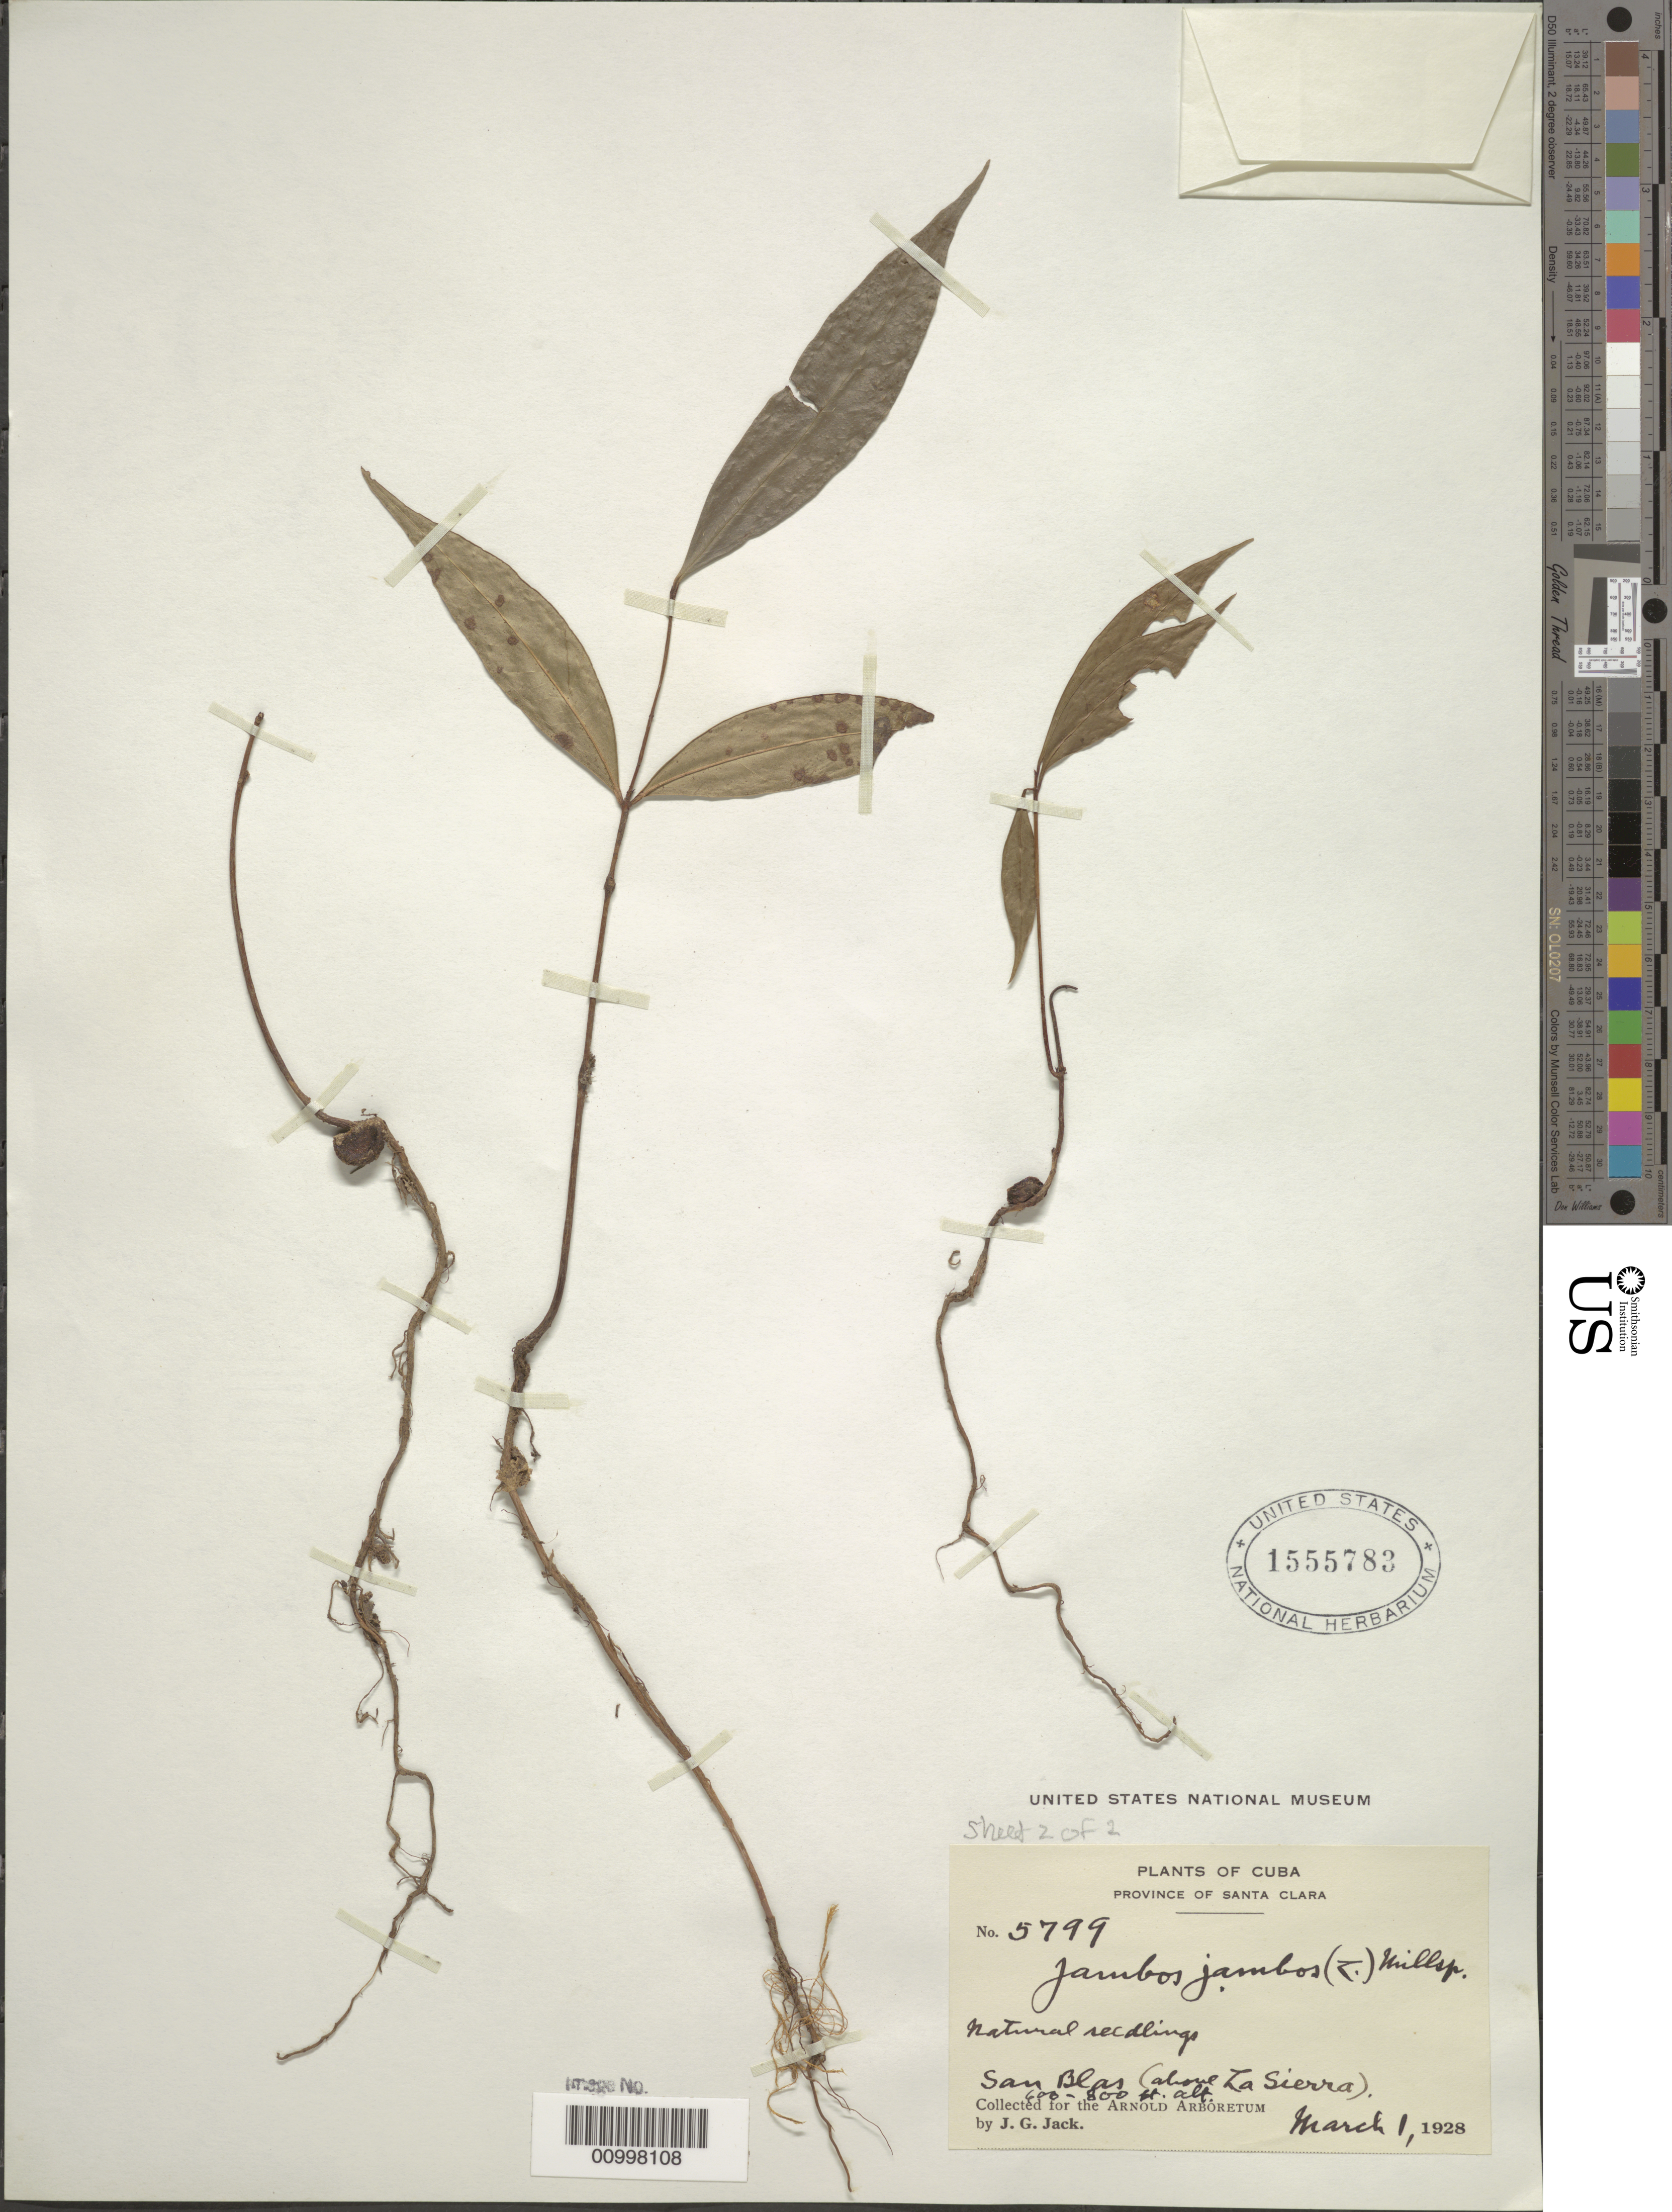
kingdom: Plantae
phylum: Tracheophyta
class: Magnoliopsida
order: Myrtales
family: Myrtaceae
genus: Syzygium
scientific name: Syzygium jambos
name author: (L.) Alston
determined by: Strong, Mark T., (BOT), Smithsonian Institution - National Museum of Natural History (UNITED STATES)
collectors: J. G. Jack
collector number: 5799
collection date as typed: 01 Mar 1928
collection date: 1928-03-01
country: Cuba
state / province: Villa Clara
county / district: Santa Clara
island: Cuba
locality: San Blas (above La Sierra)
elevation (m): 183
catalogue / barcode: US 1555783